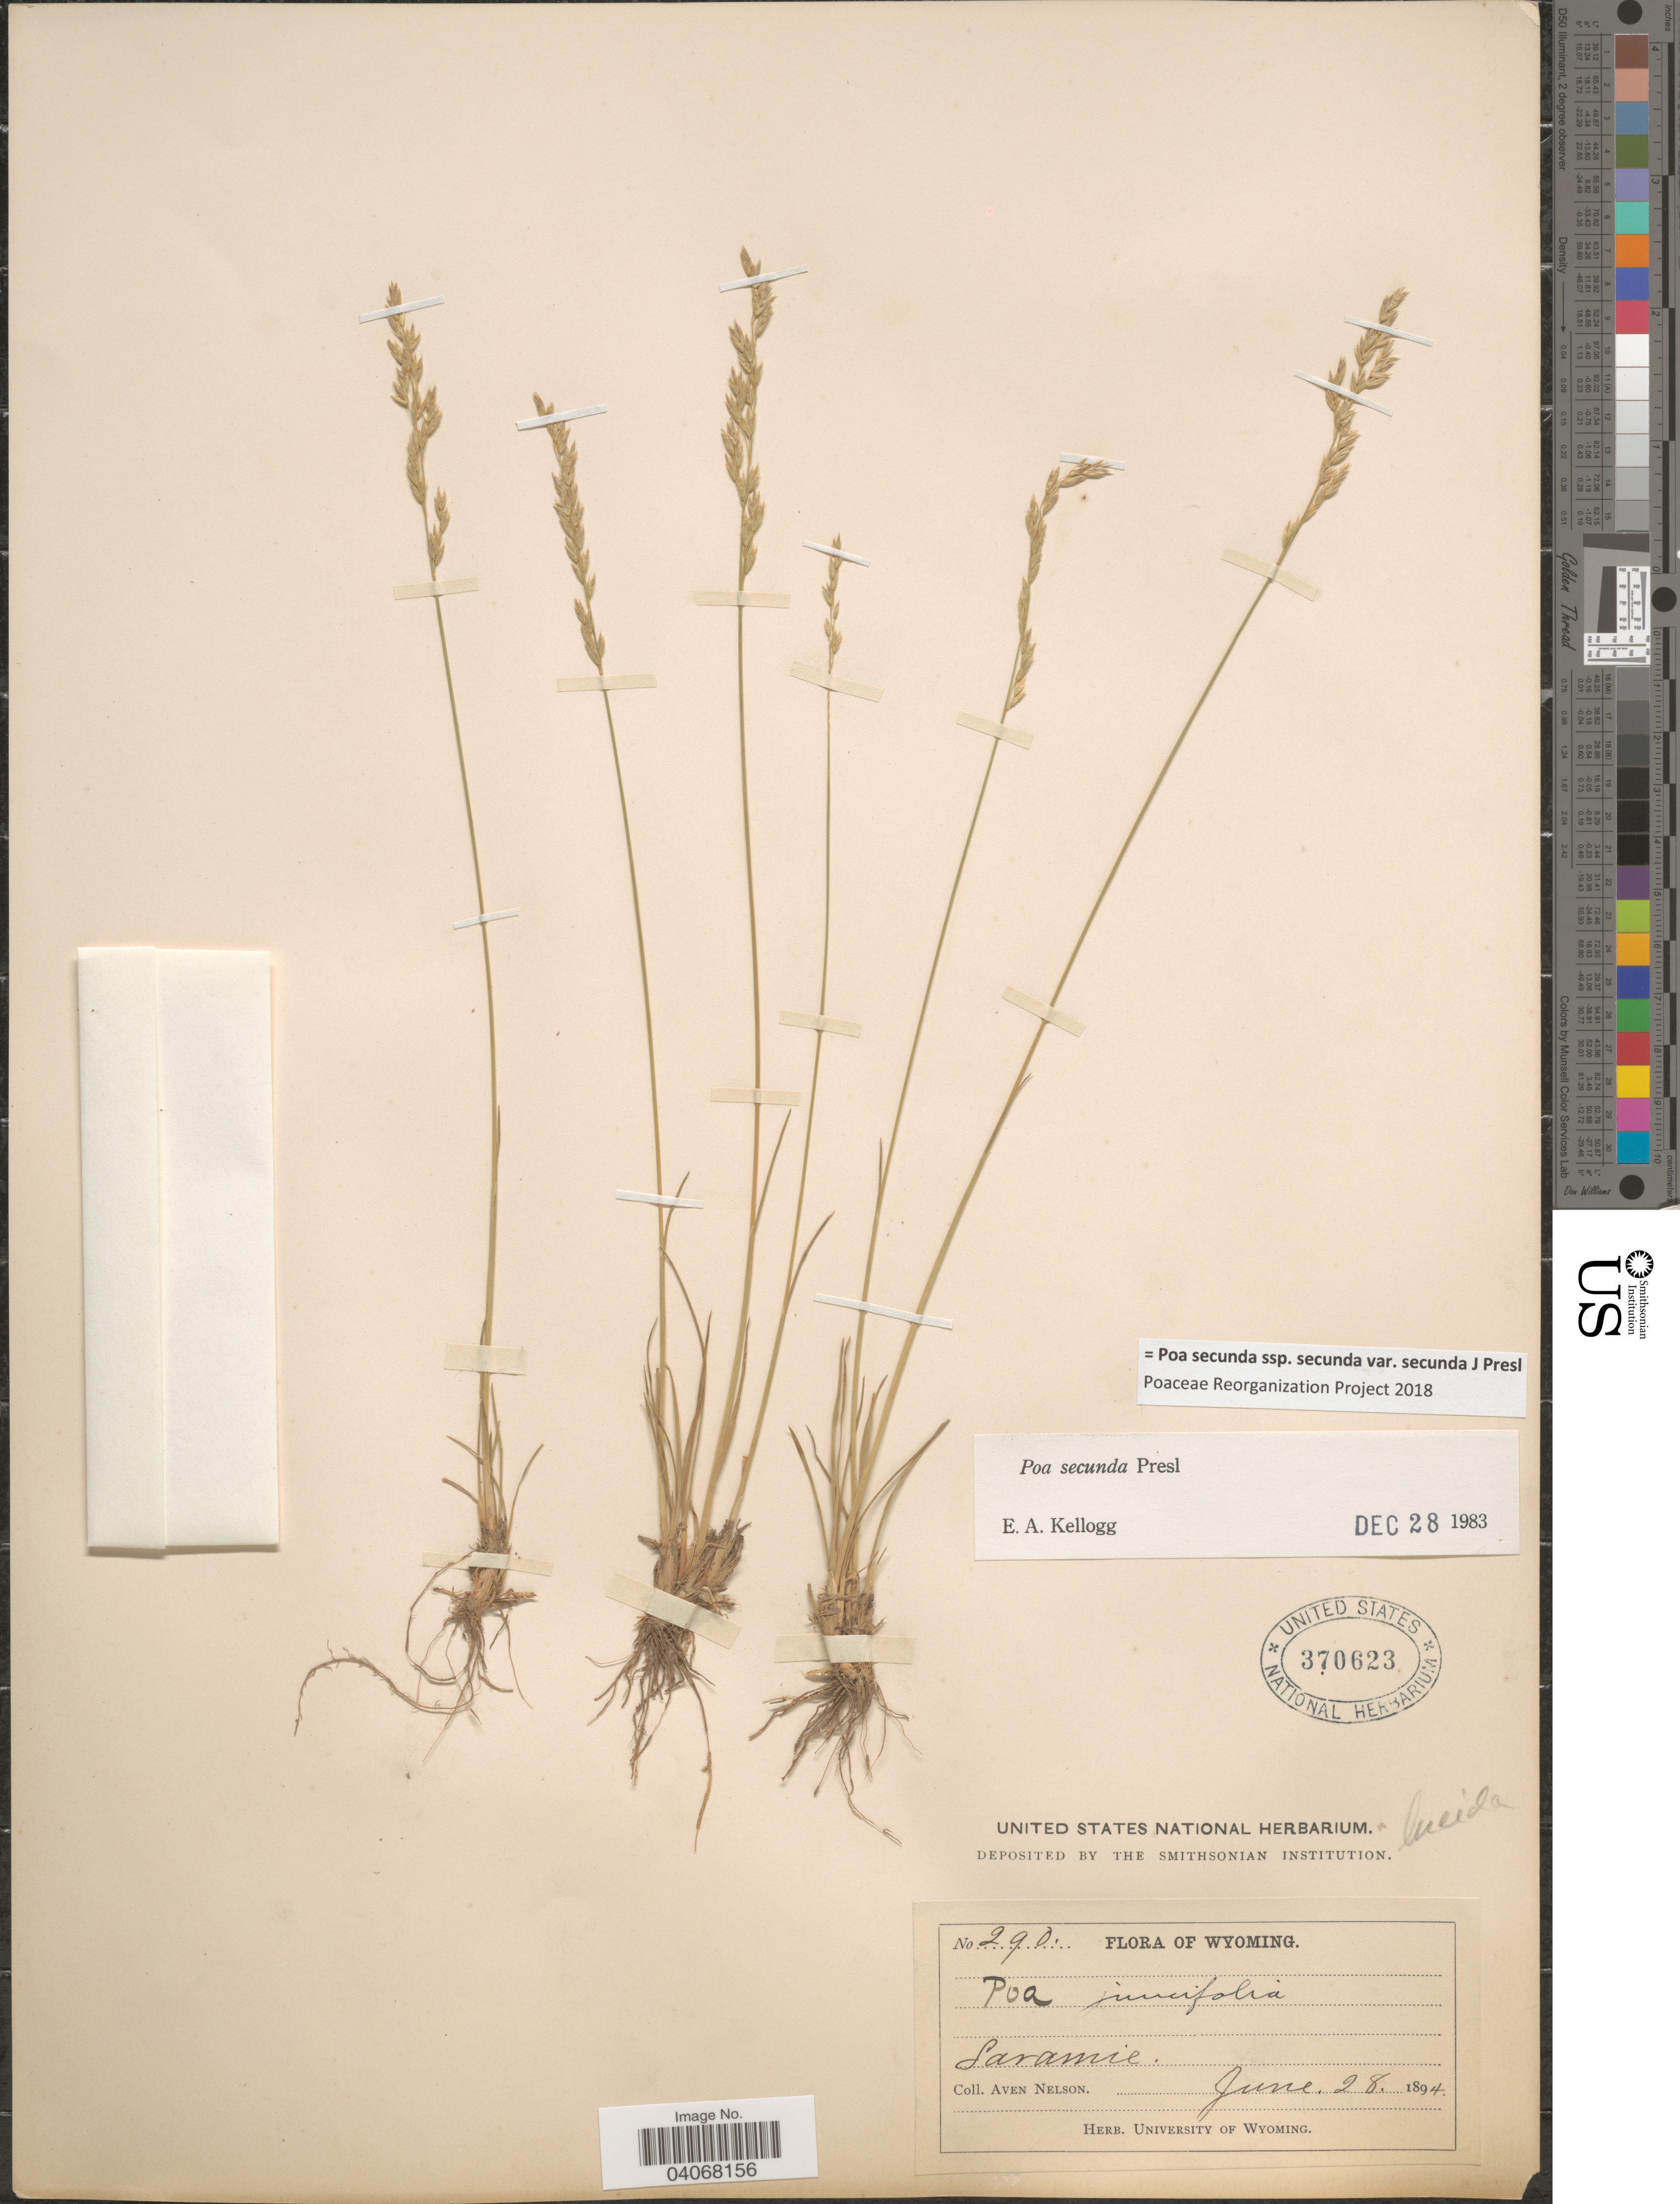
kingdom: Plantae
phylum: Tracheophyta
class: Liliopsida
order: Poales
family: Poaceae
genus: Poa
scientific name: Poa secunda subsp. secunda var. secunda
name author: J. Presl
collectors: A. Nelson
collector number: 290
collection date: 1894-06-28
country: United States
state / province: Wyoming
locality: Laramie.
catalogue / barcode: US 370623